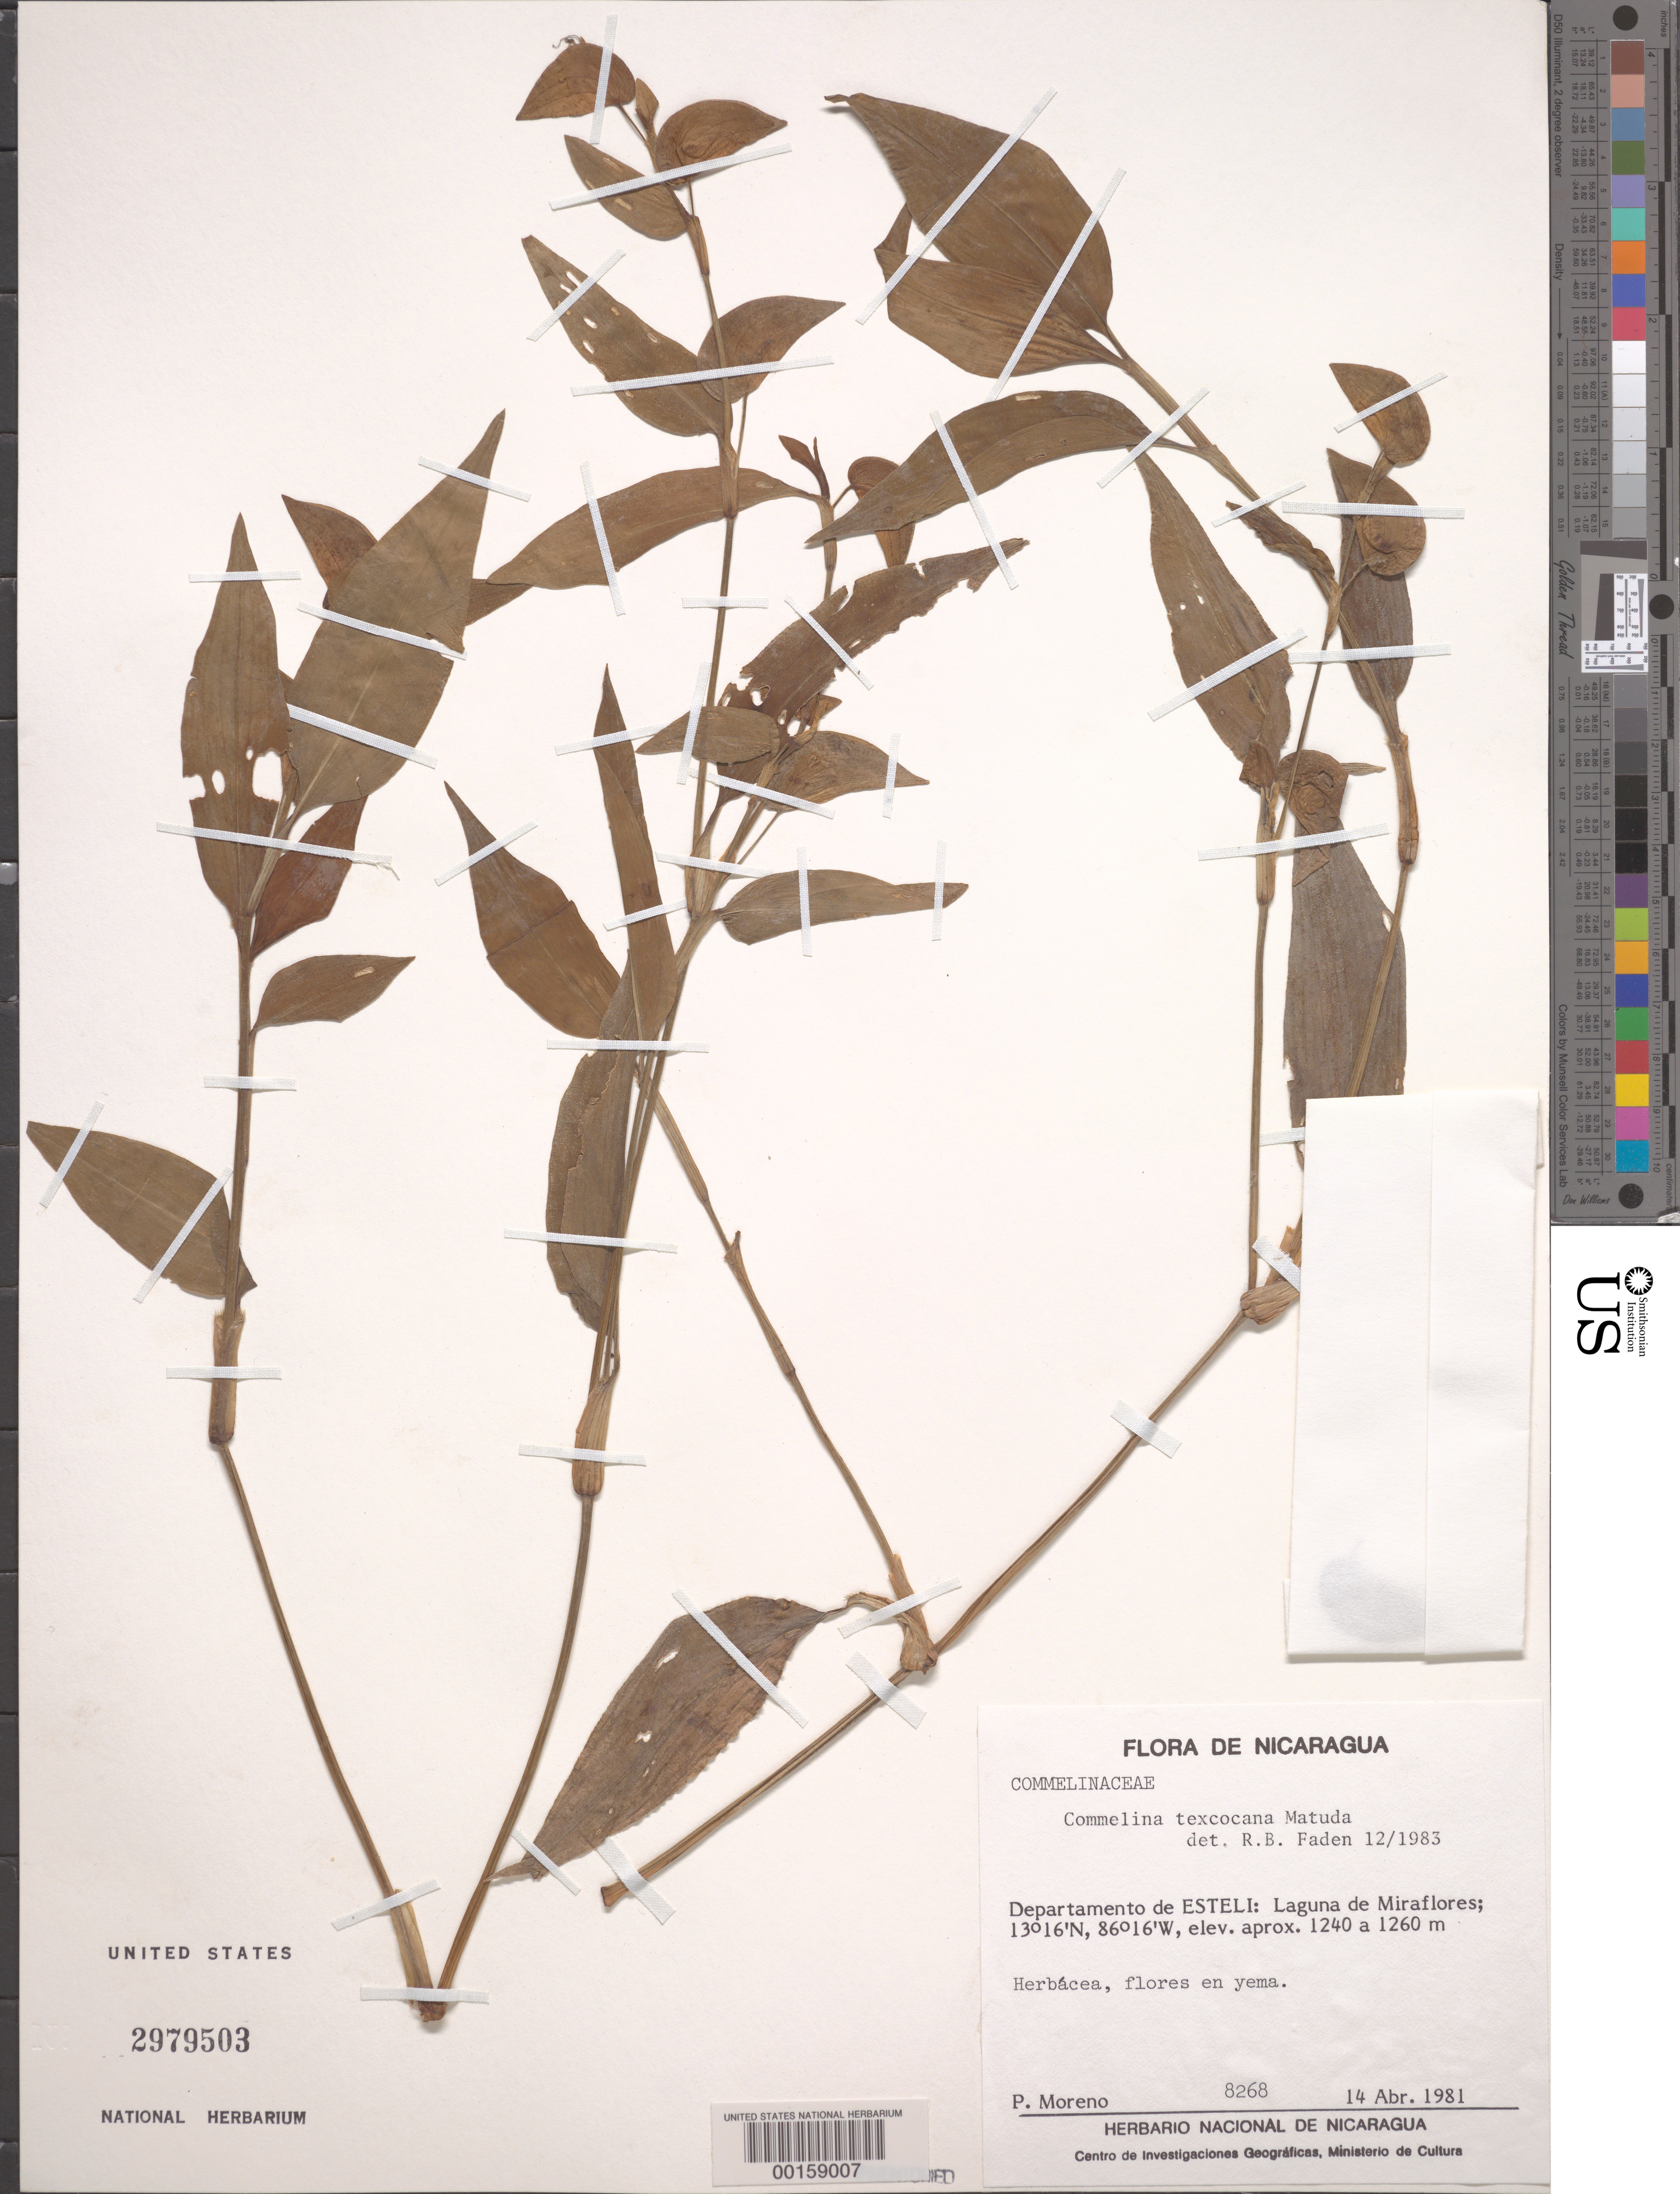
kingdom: Plantae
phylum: Tracheophyta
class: Liliopsida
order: Commelinales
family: Commelinaceae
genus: Commelina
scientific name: Commelina texcocana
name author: Matuda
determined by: Faden, Robert B., (US), Smithsonian Institution - National Museum of Natural History (UNITED STATES)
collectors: P. Moreno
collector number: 8268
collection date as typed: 14 Apr 1981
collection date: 1981-04-14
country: Nicaragua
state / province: Estelí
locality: Laguna miraflores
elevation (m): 1240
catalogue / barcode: US 2979503